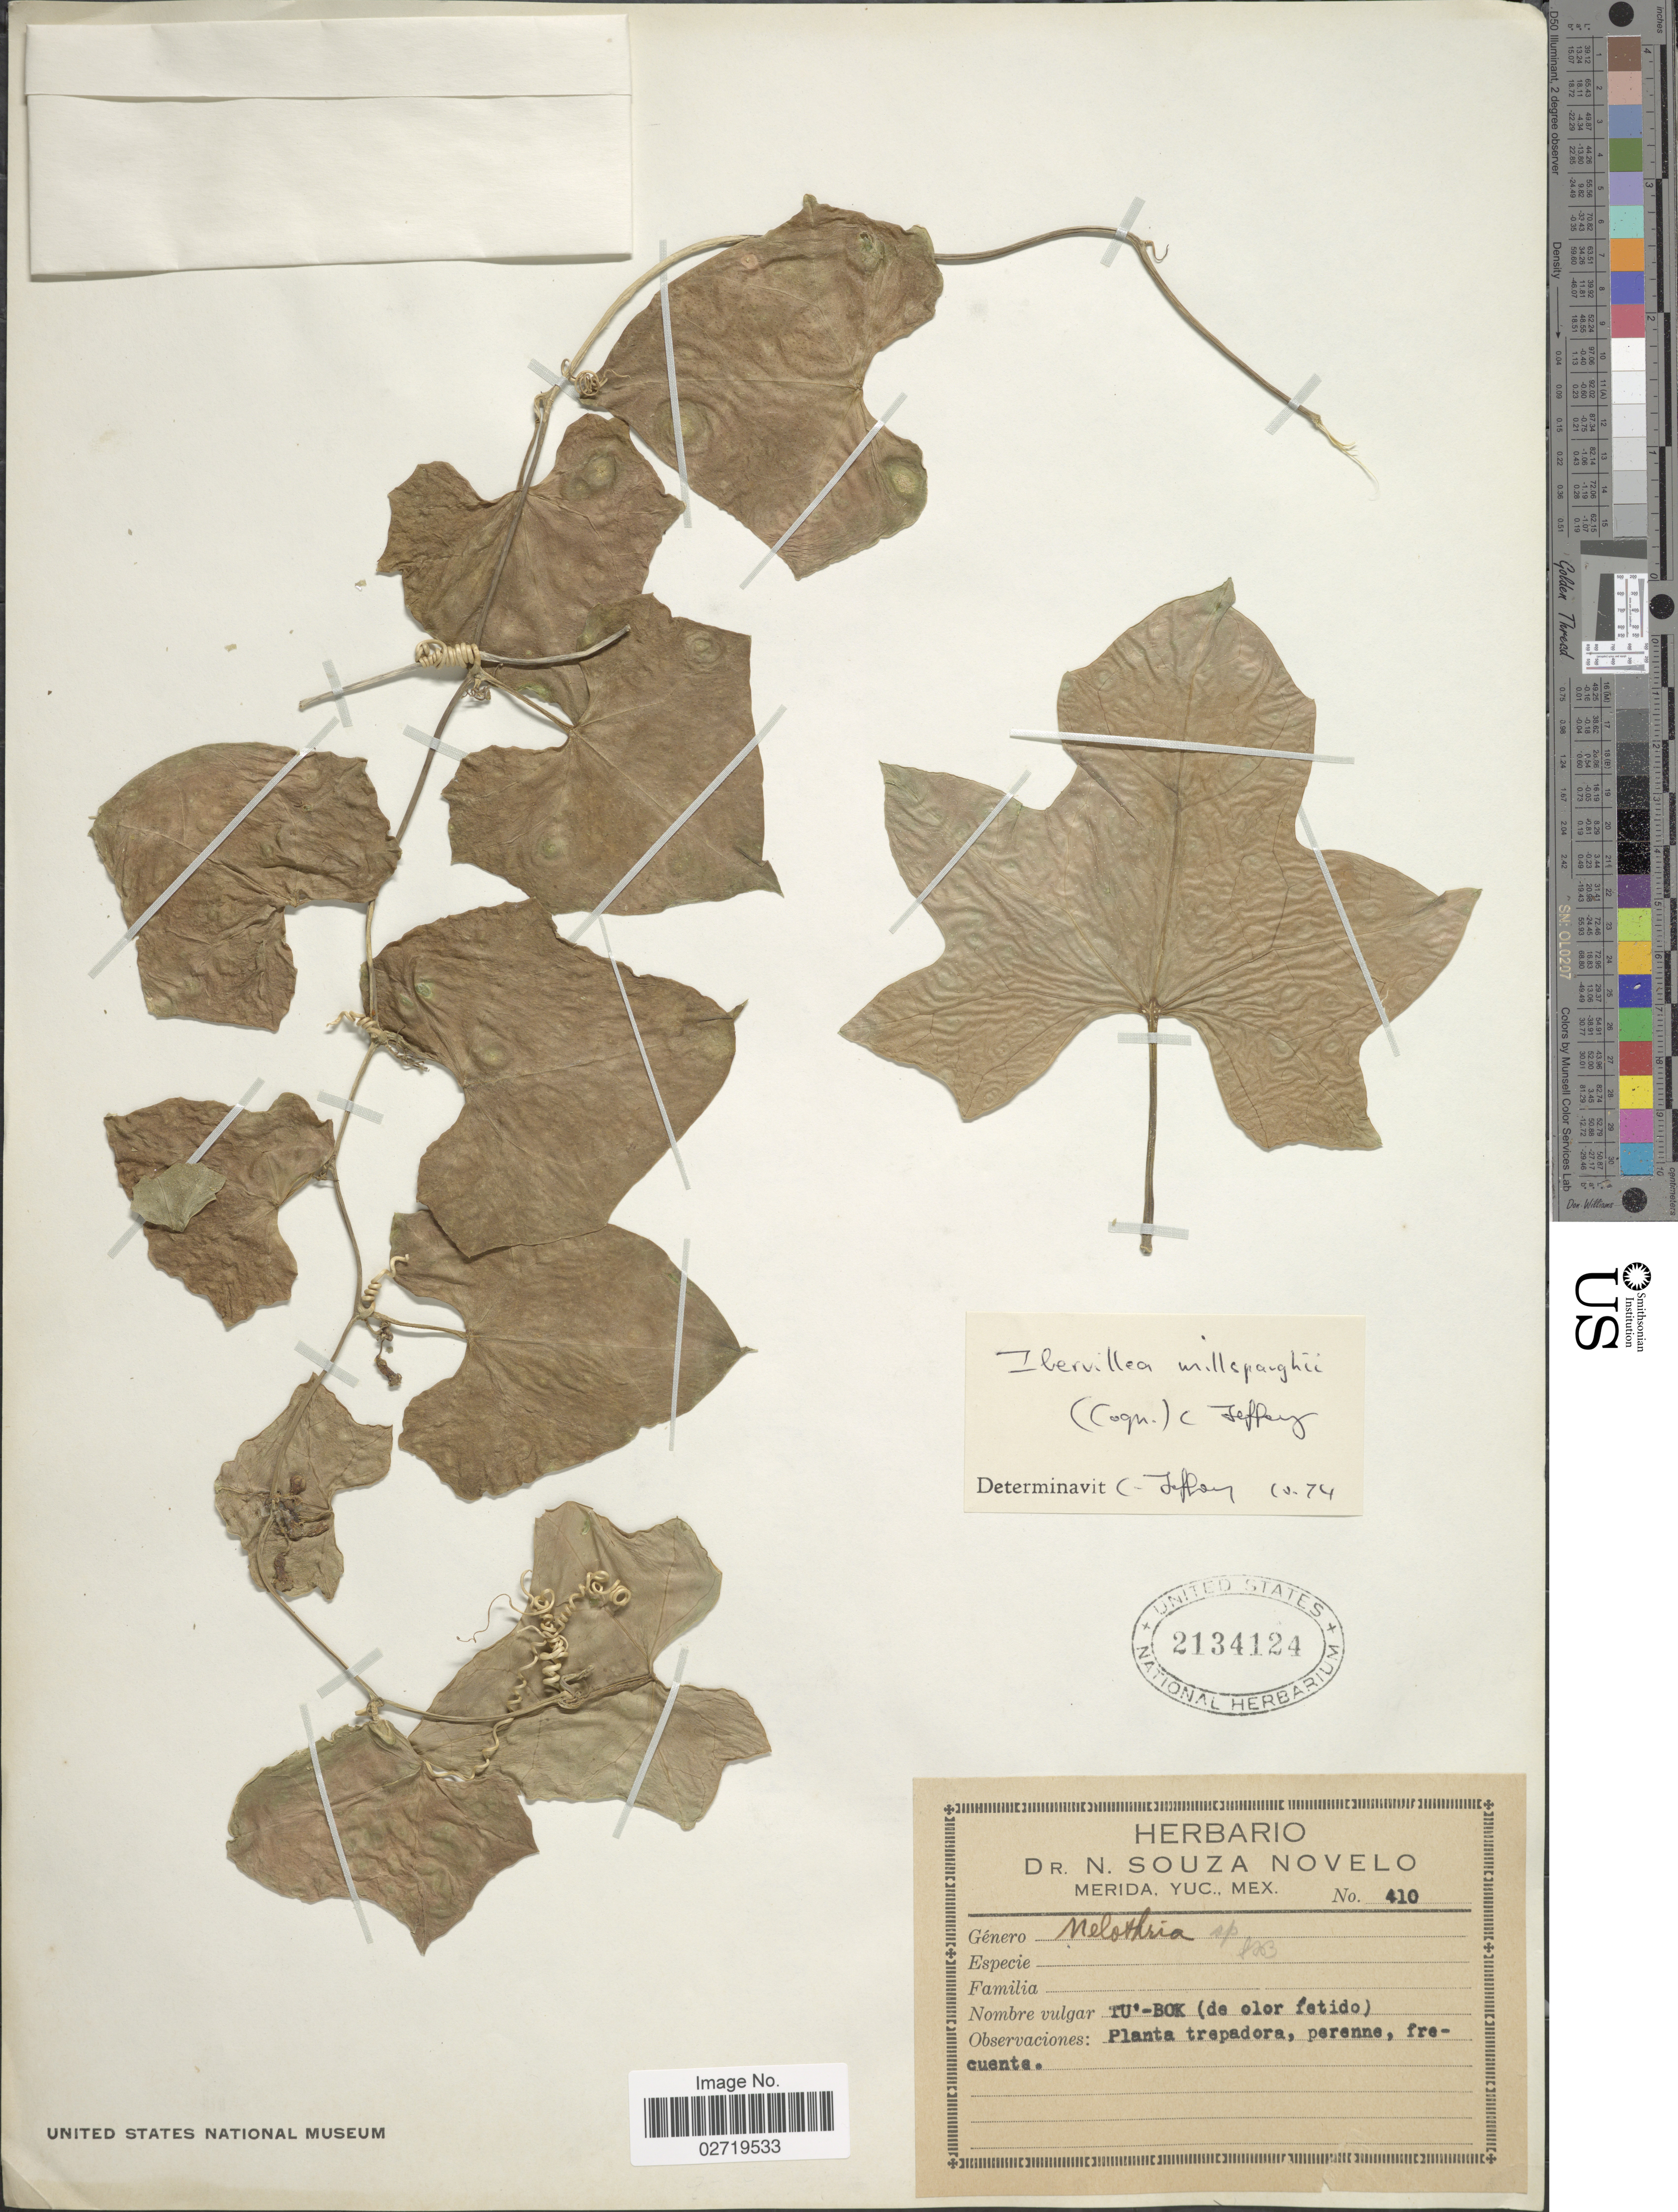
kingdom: Plantae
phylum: Tracheophyta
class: Magnoliopsida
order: Cucurbitales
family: Cucurbitaceae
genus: Ibervillea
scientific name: Ibervillea millspaughii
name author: (Cogn.) C. Jeffrey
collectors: N. Souza Novelo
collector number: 410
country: Mexico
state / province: Yucatán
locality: Merida, Yucatan.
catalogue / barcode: US 2134124